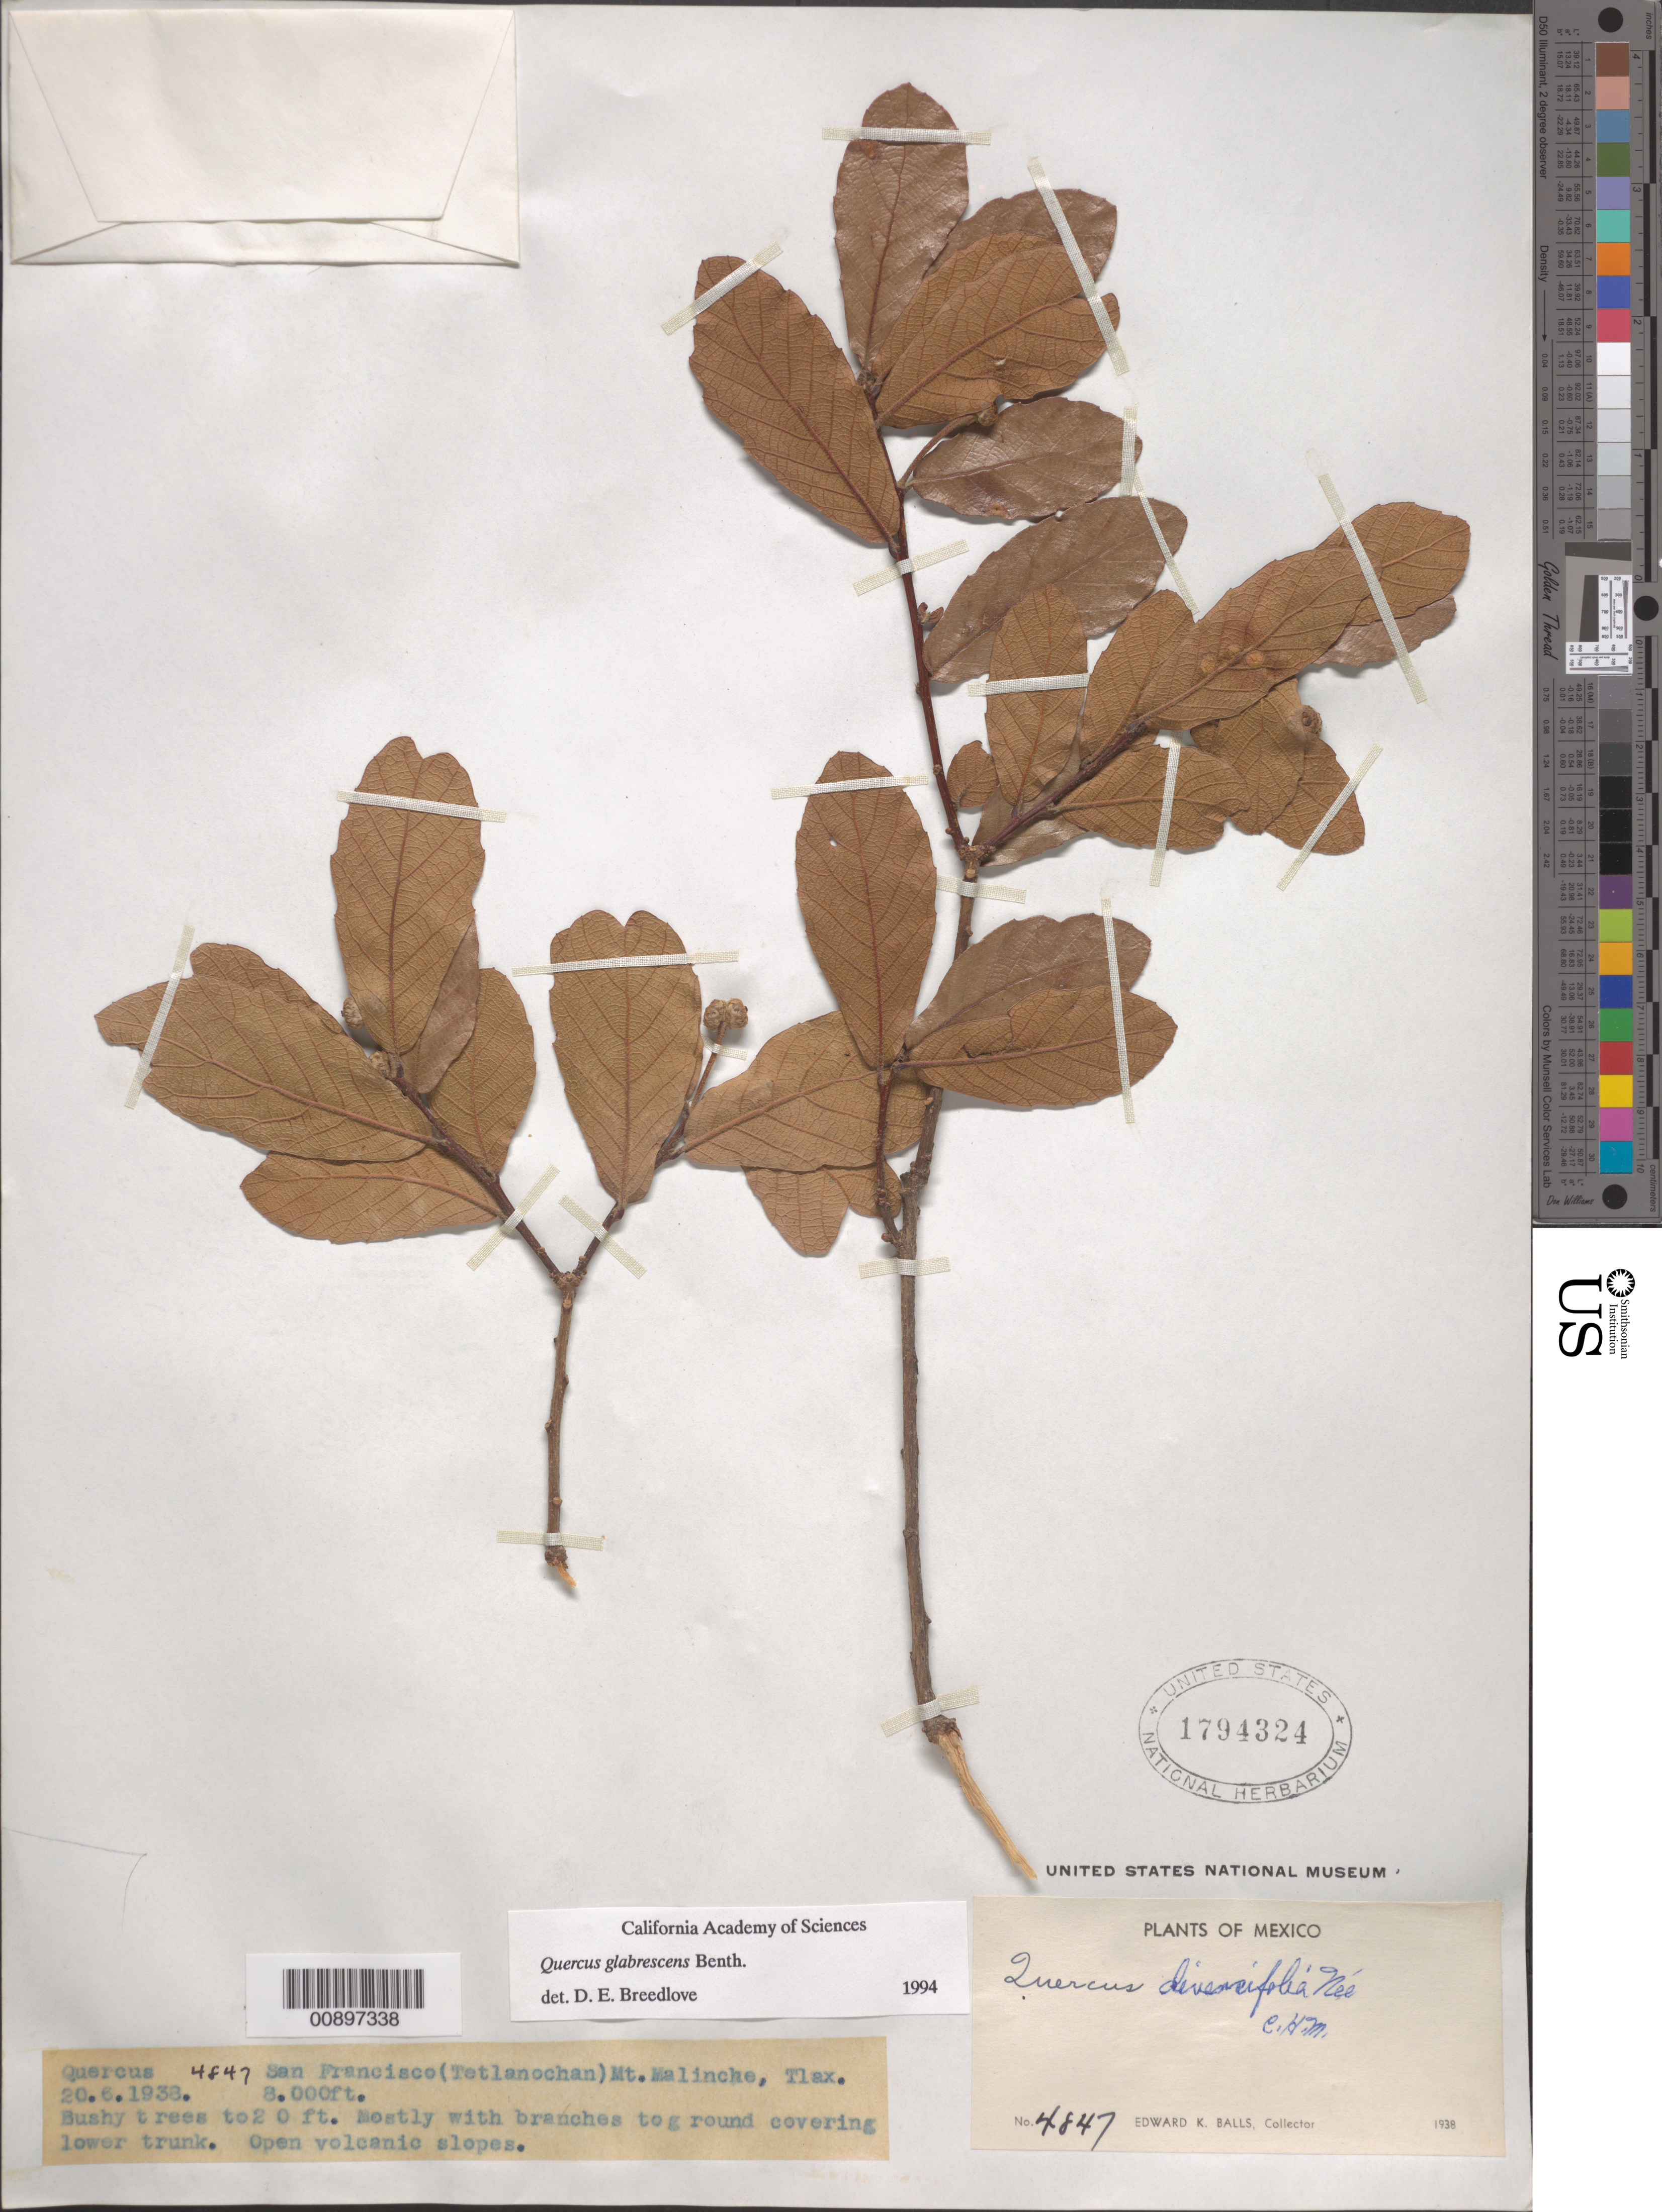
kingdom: Plantae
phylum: Tracheophyta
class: Magnoliopsida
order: Fagales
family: Fagaceae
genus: Quercus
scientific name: Quercus glabrescens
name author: Benth.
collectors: E. K. Balls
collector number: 4847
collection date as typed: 20 Jun 1938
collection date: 1938-06-20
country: Mexico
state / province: Tlaxcala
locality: San Francisco (Tetlanochan) Mt. Malinche, Tlaxcala.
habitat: Open volcanic slopes.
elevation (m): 2438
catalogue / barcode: US 1794324